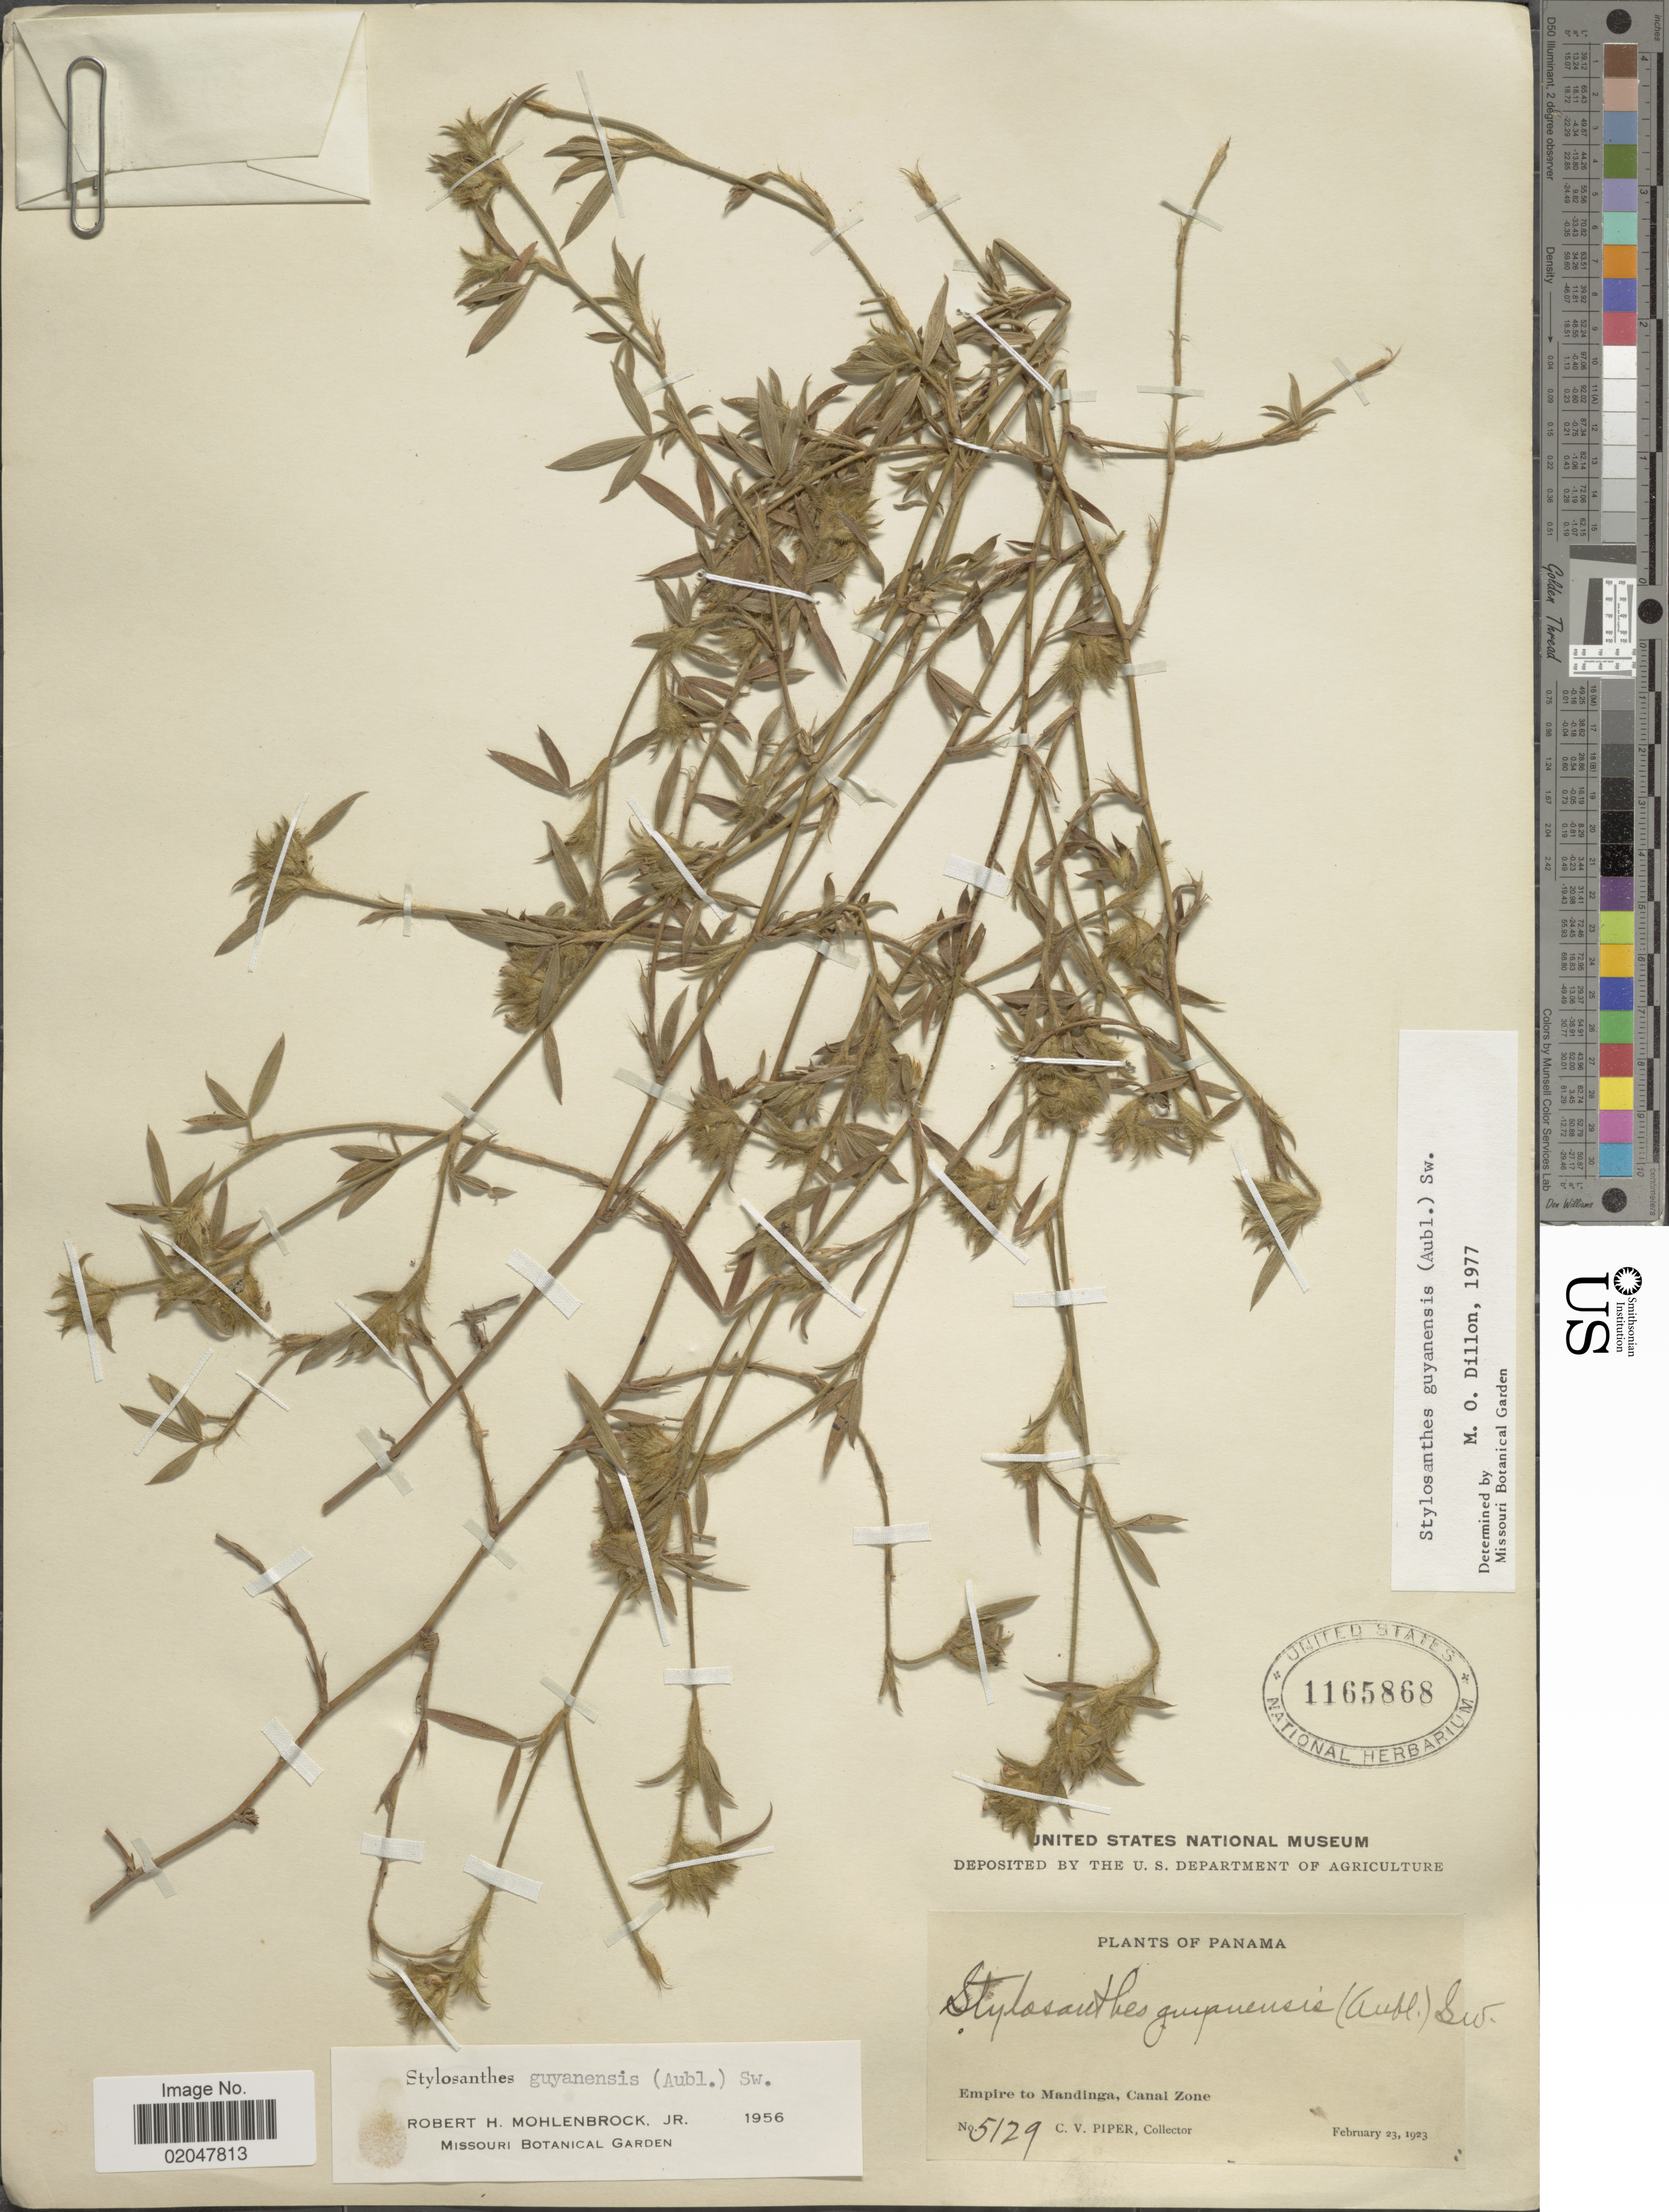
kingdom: Plantae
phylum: Tracheophyta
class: Magnoliopsida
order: Fabales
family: Fabaceae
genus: Stylosanthes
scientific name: Stylosanthes guianensis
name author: (Aubl.) Sw.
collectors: C. V. Piper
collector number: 5129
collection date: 1923-02-23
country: Panama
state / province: Colón / Panamá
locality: Empire to Mandinga, Canal Zone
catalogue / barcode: US 1165868